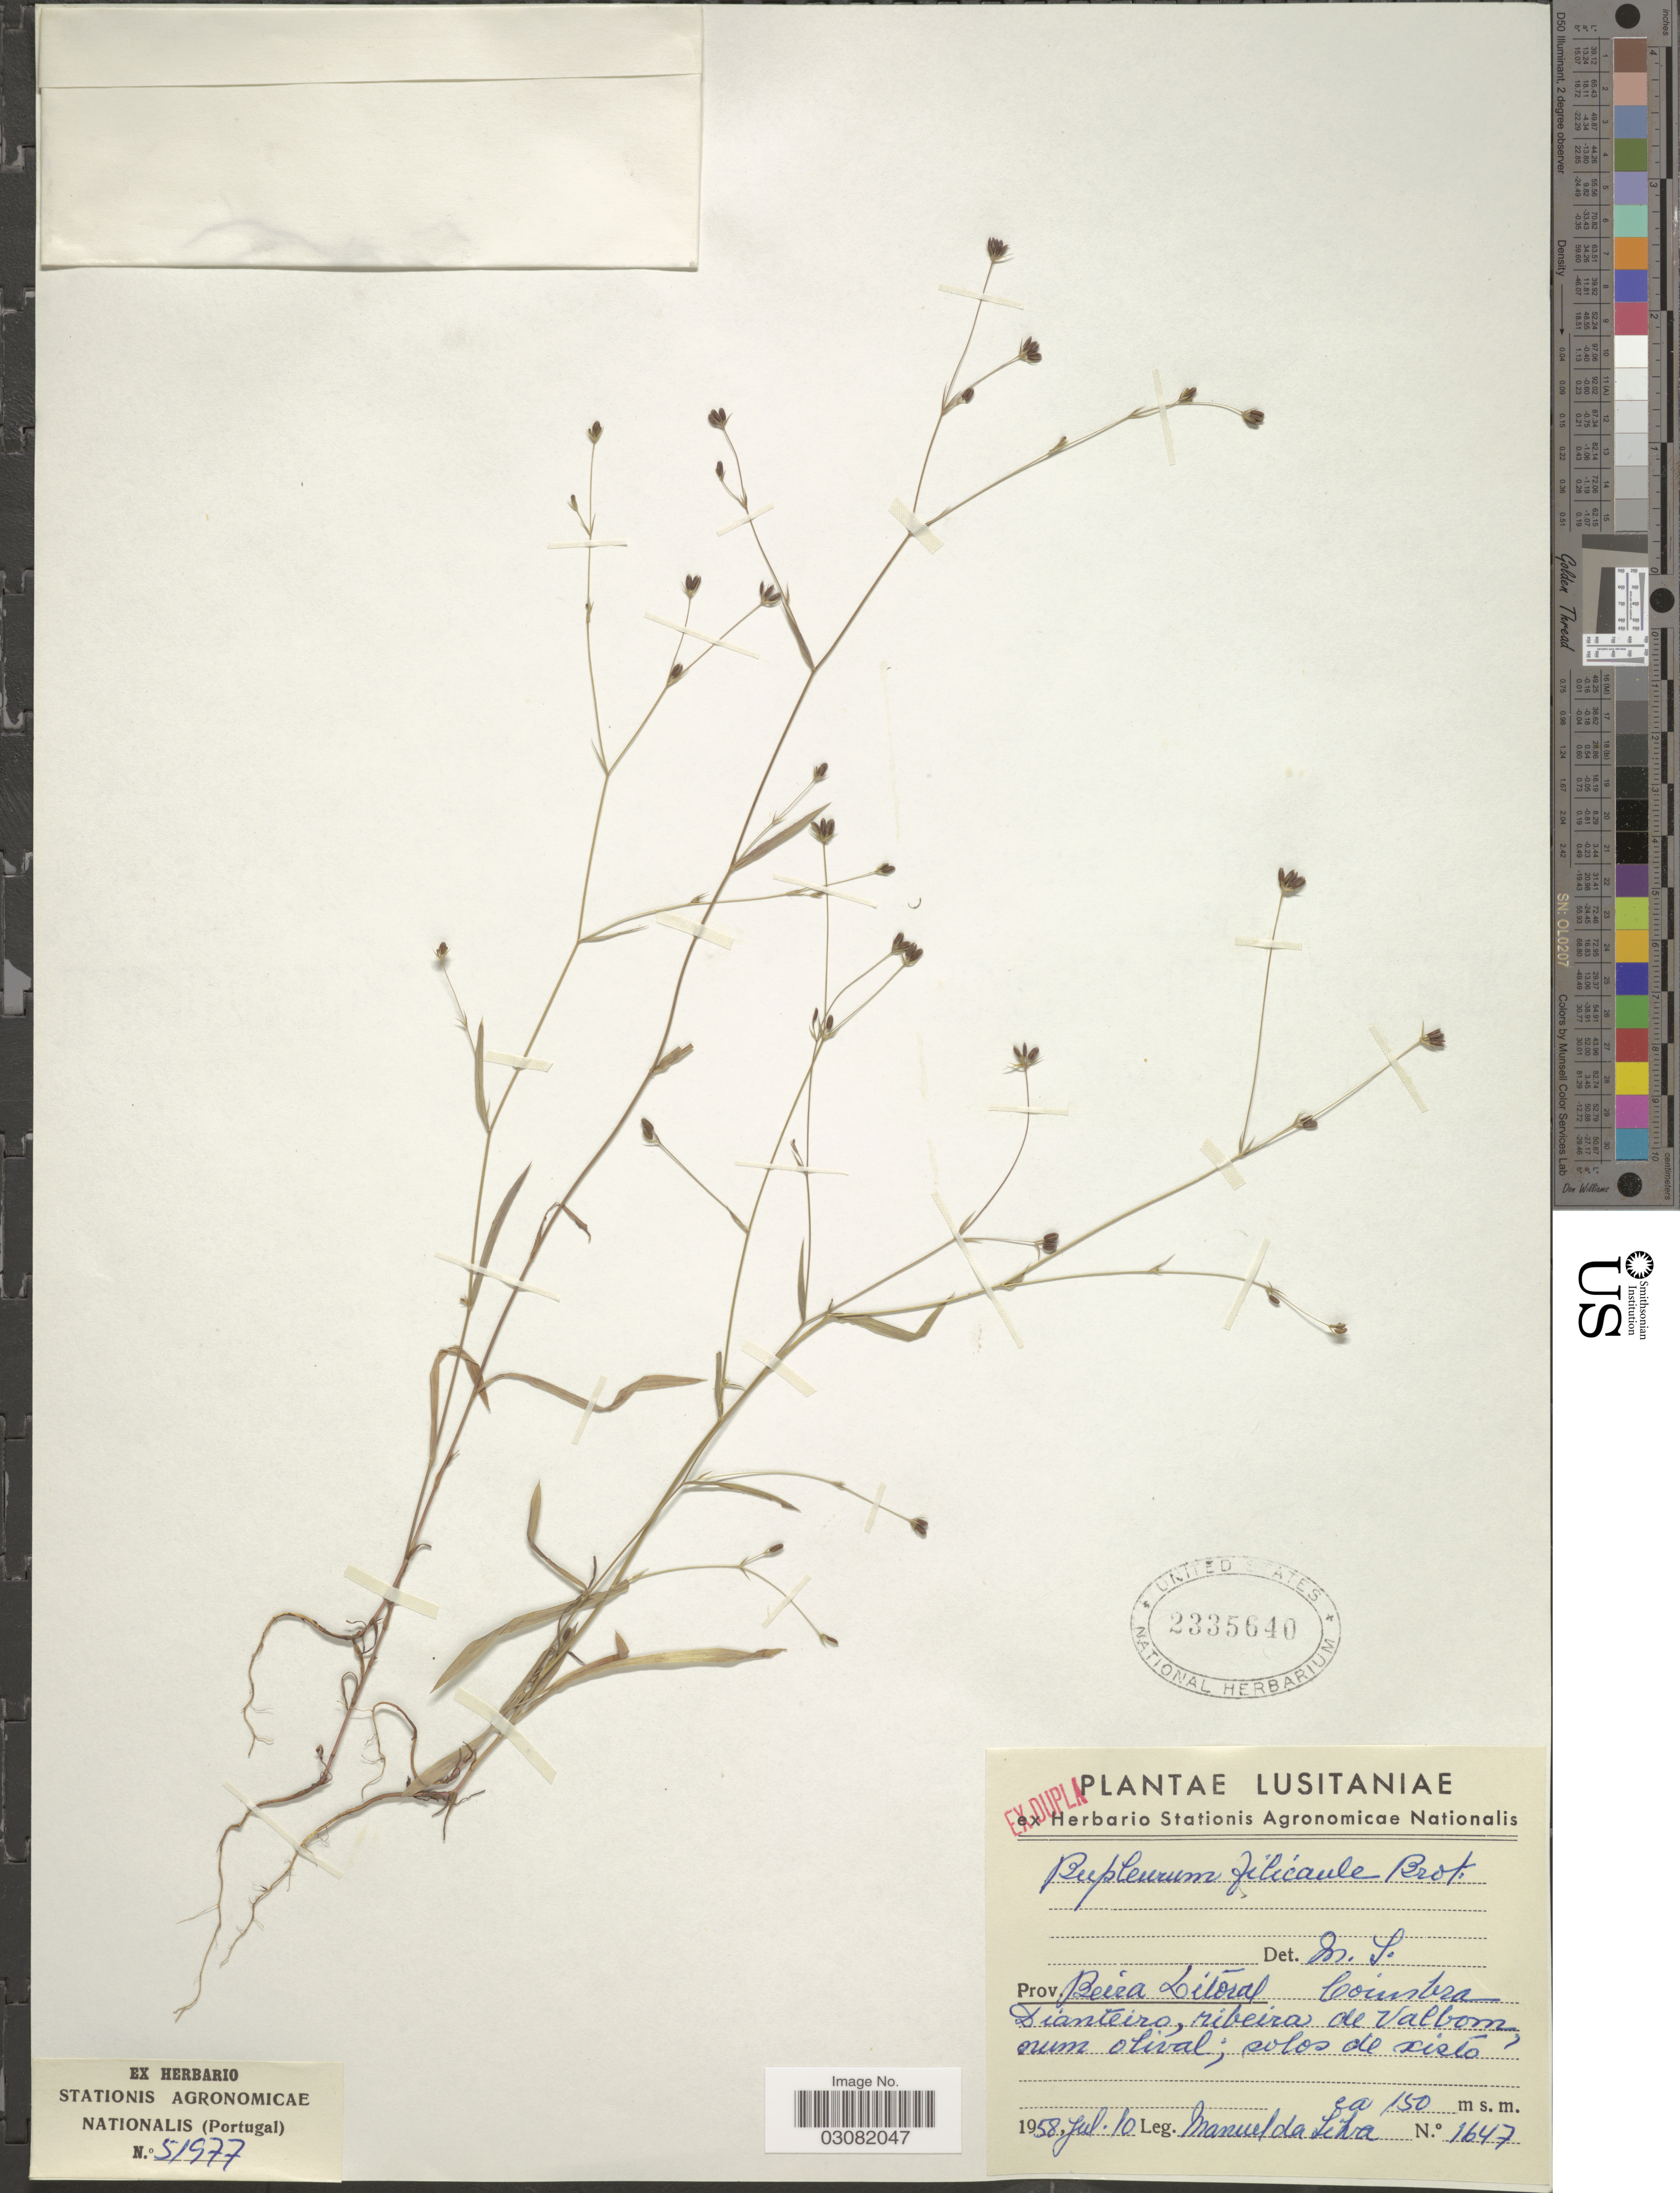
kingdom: Plantae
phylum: Tracheophyta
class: Magnoliopsida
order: Apiales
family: Apiaceae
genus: Bupleurum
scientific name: Bupleurum virgatum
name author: Cav.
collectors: M. da Leha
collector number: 1647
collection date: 1958-07-10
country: Portugal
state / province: Coimbra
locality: Prov. Beira Litoral. Dianteiro, ribeira de Valbom. Lusitaniae.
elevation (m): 150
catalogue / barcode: US 2335640